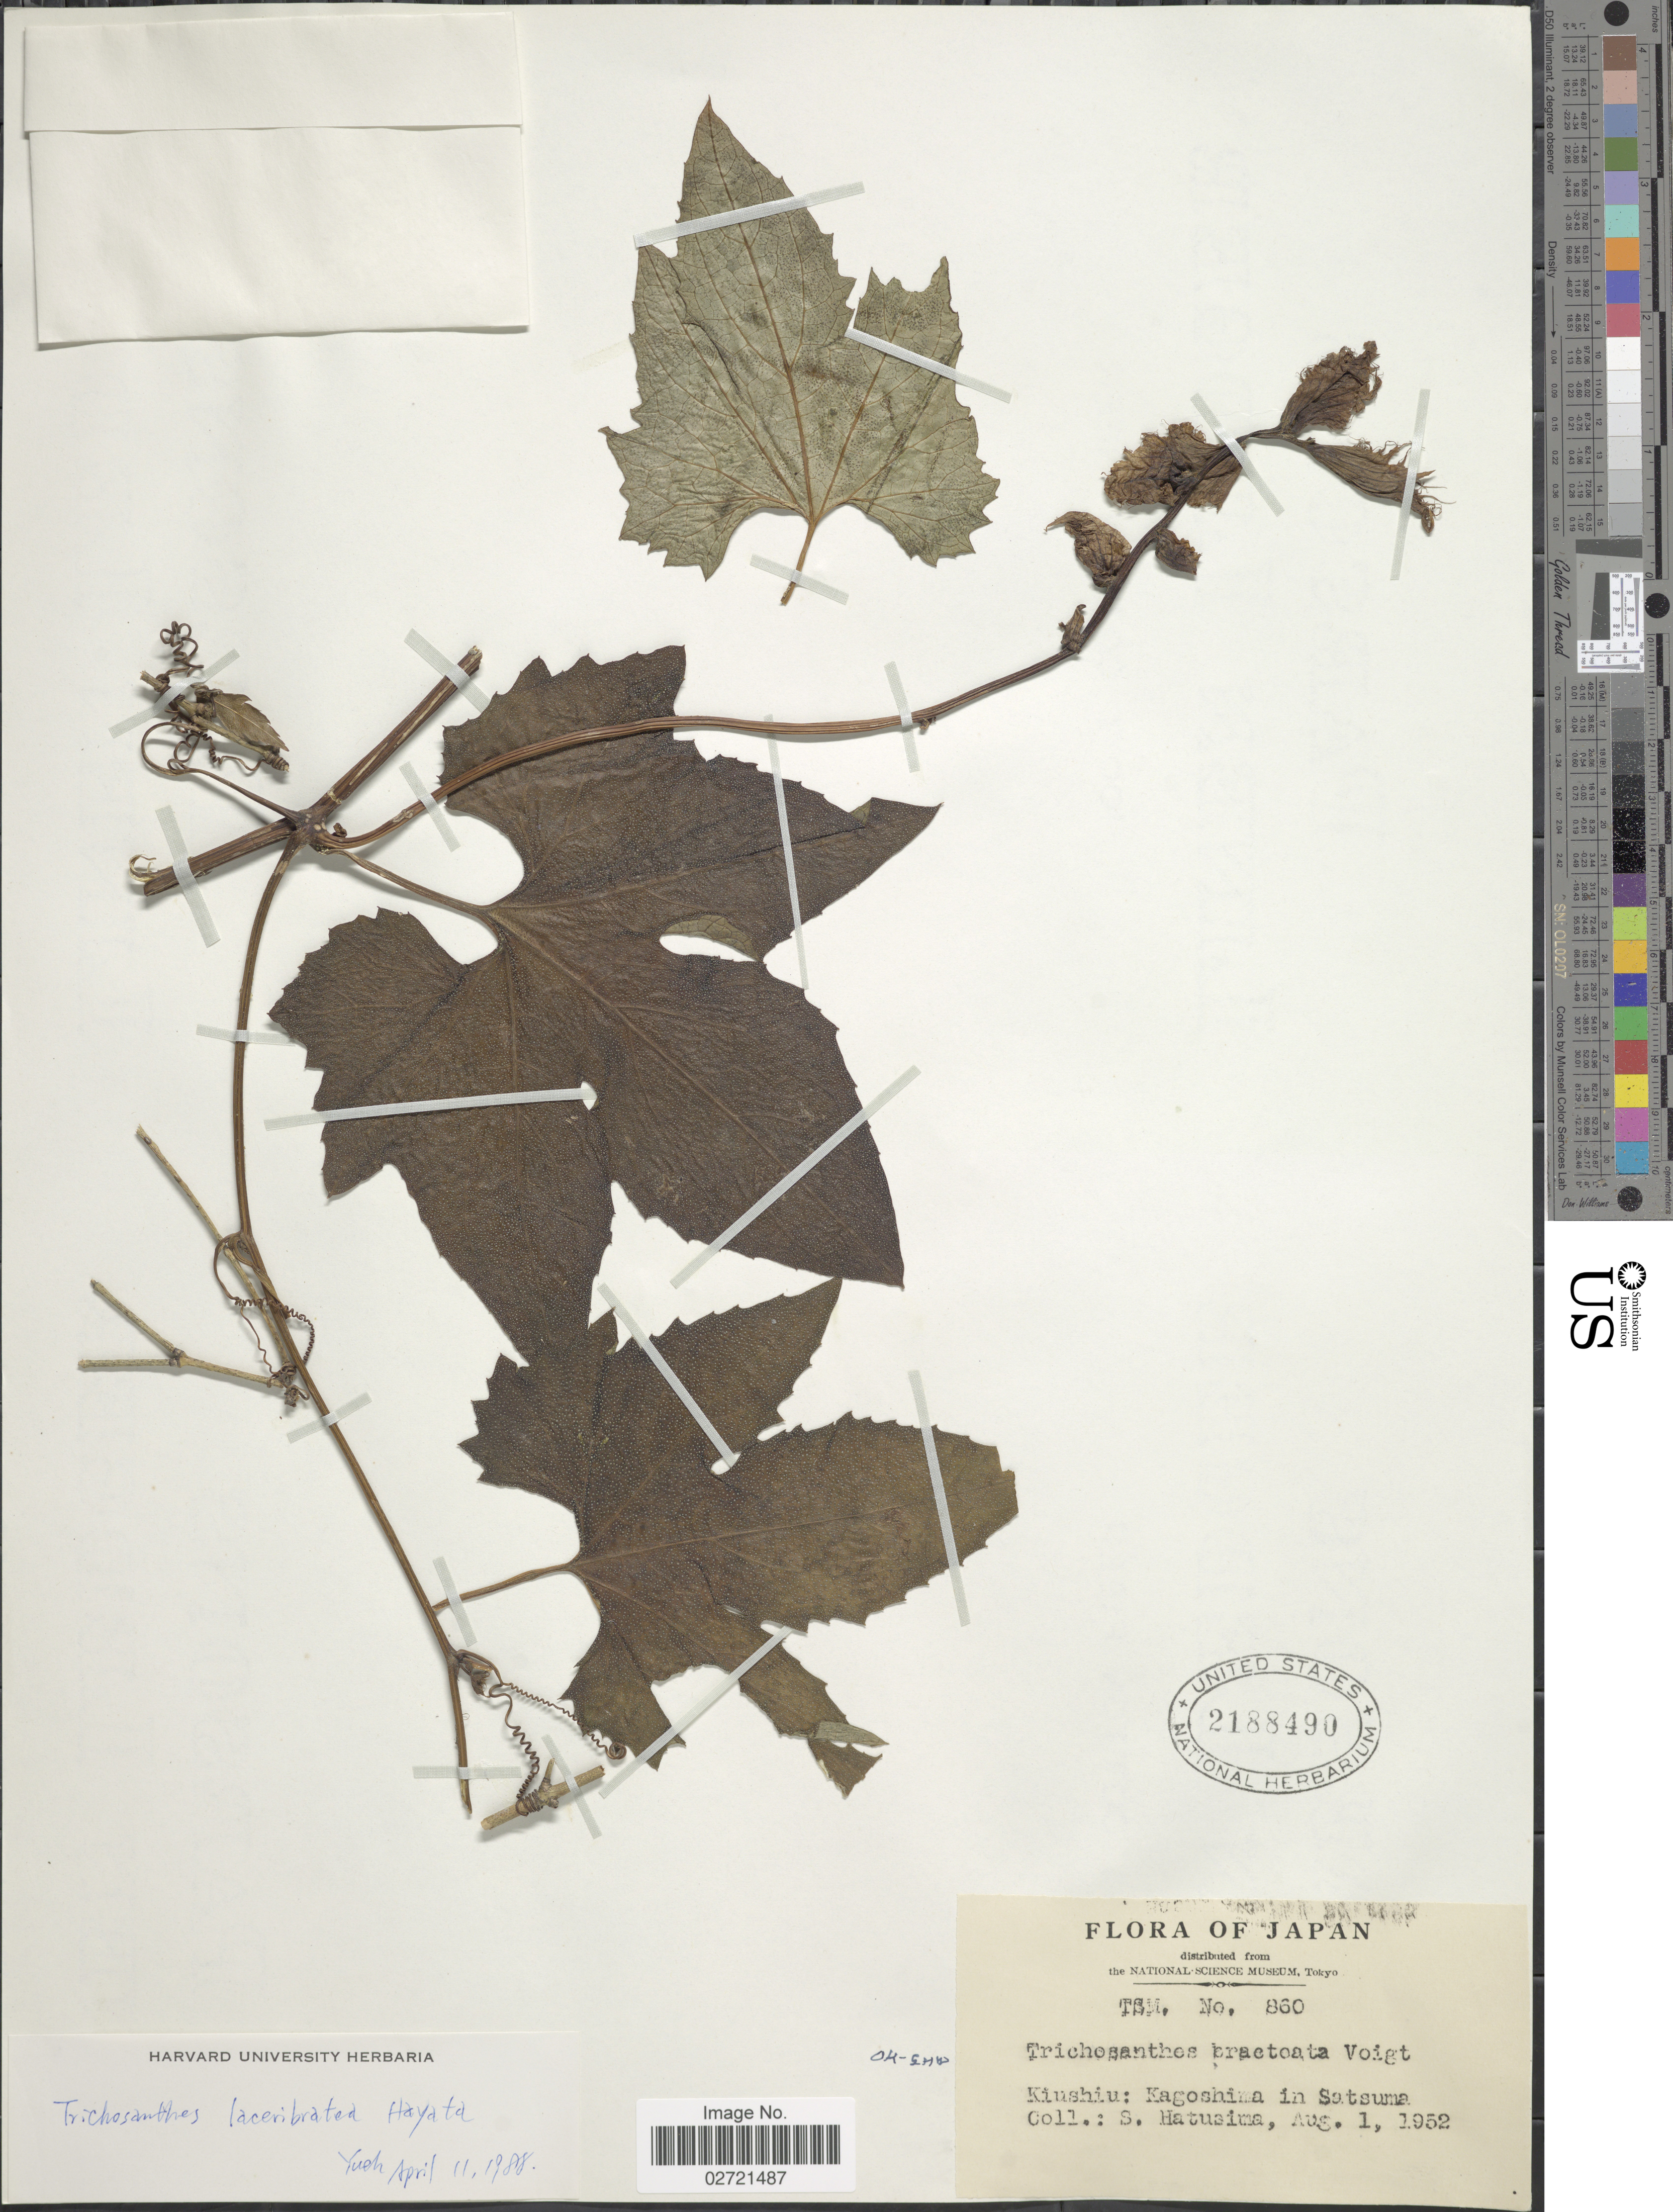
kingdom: Plantae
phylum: Tracheophyta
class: Magnoliopsida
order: Cucurbitales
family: Cucurbitaceae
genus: Trichosanthes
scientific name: Trichosanthes laceribractea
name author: Hayata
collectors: S. Hatusima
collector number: TSM 860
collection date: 1952-08-01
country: Japan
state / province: Kagosima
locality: Kiushiu: Kagoshima in Satsuma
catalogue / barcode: US 2188490